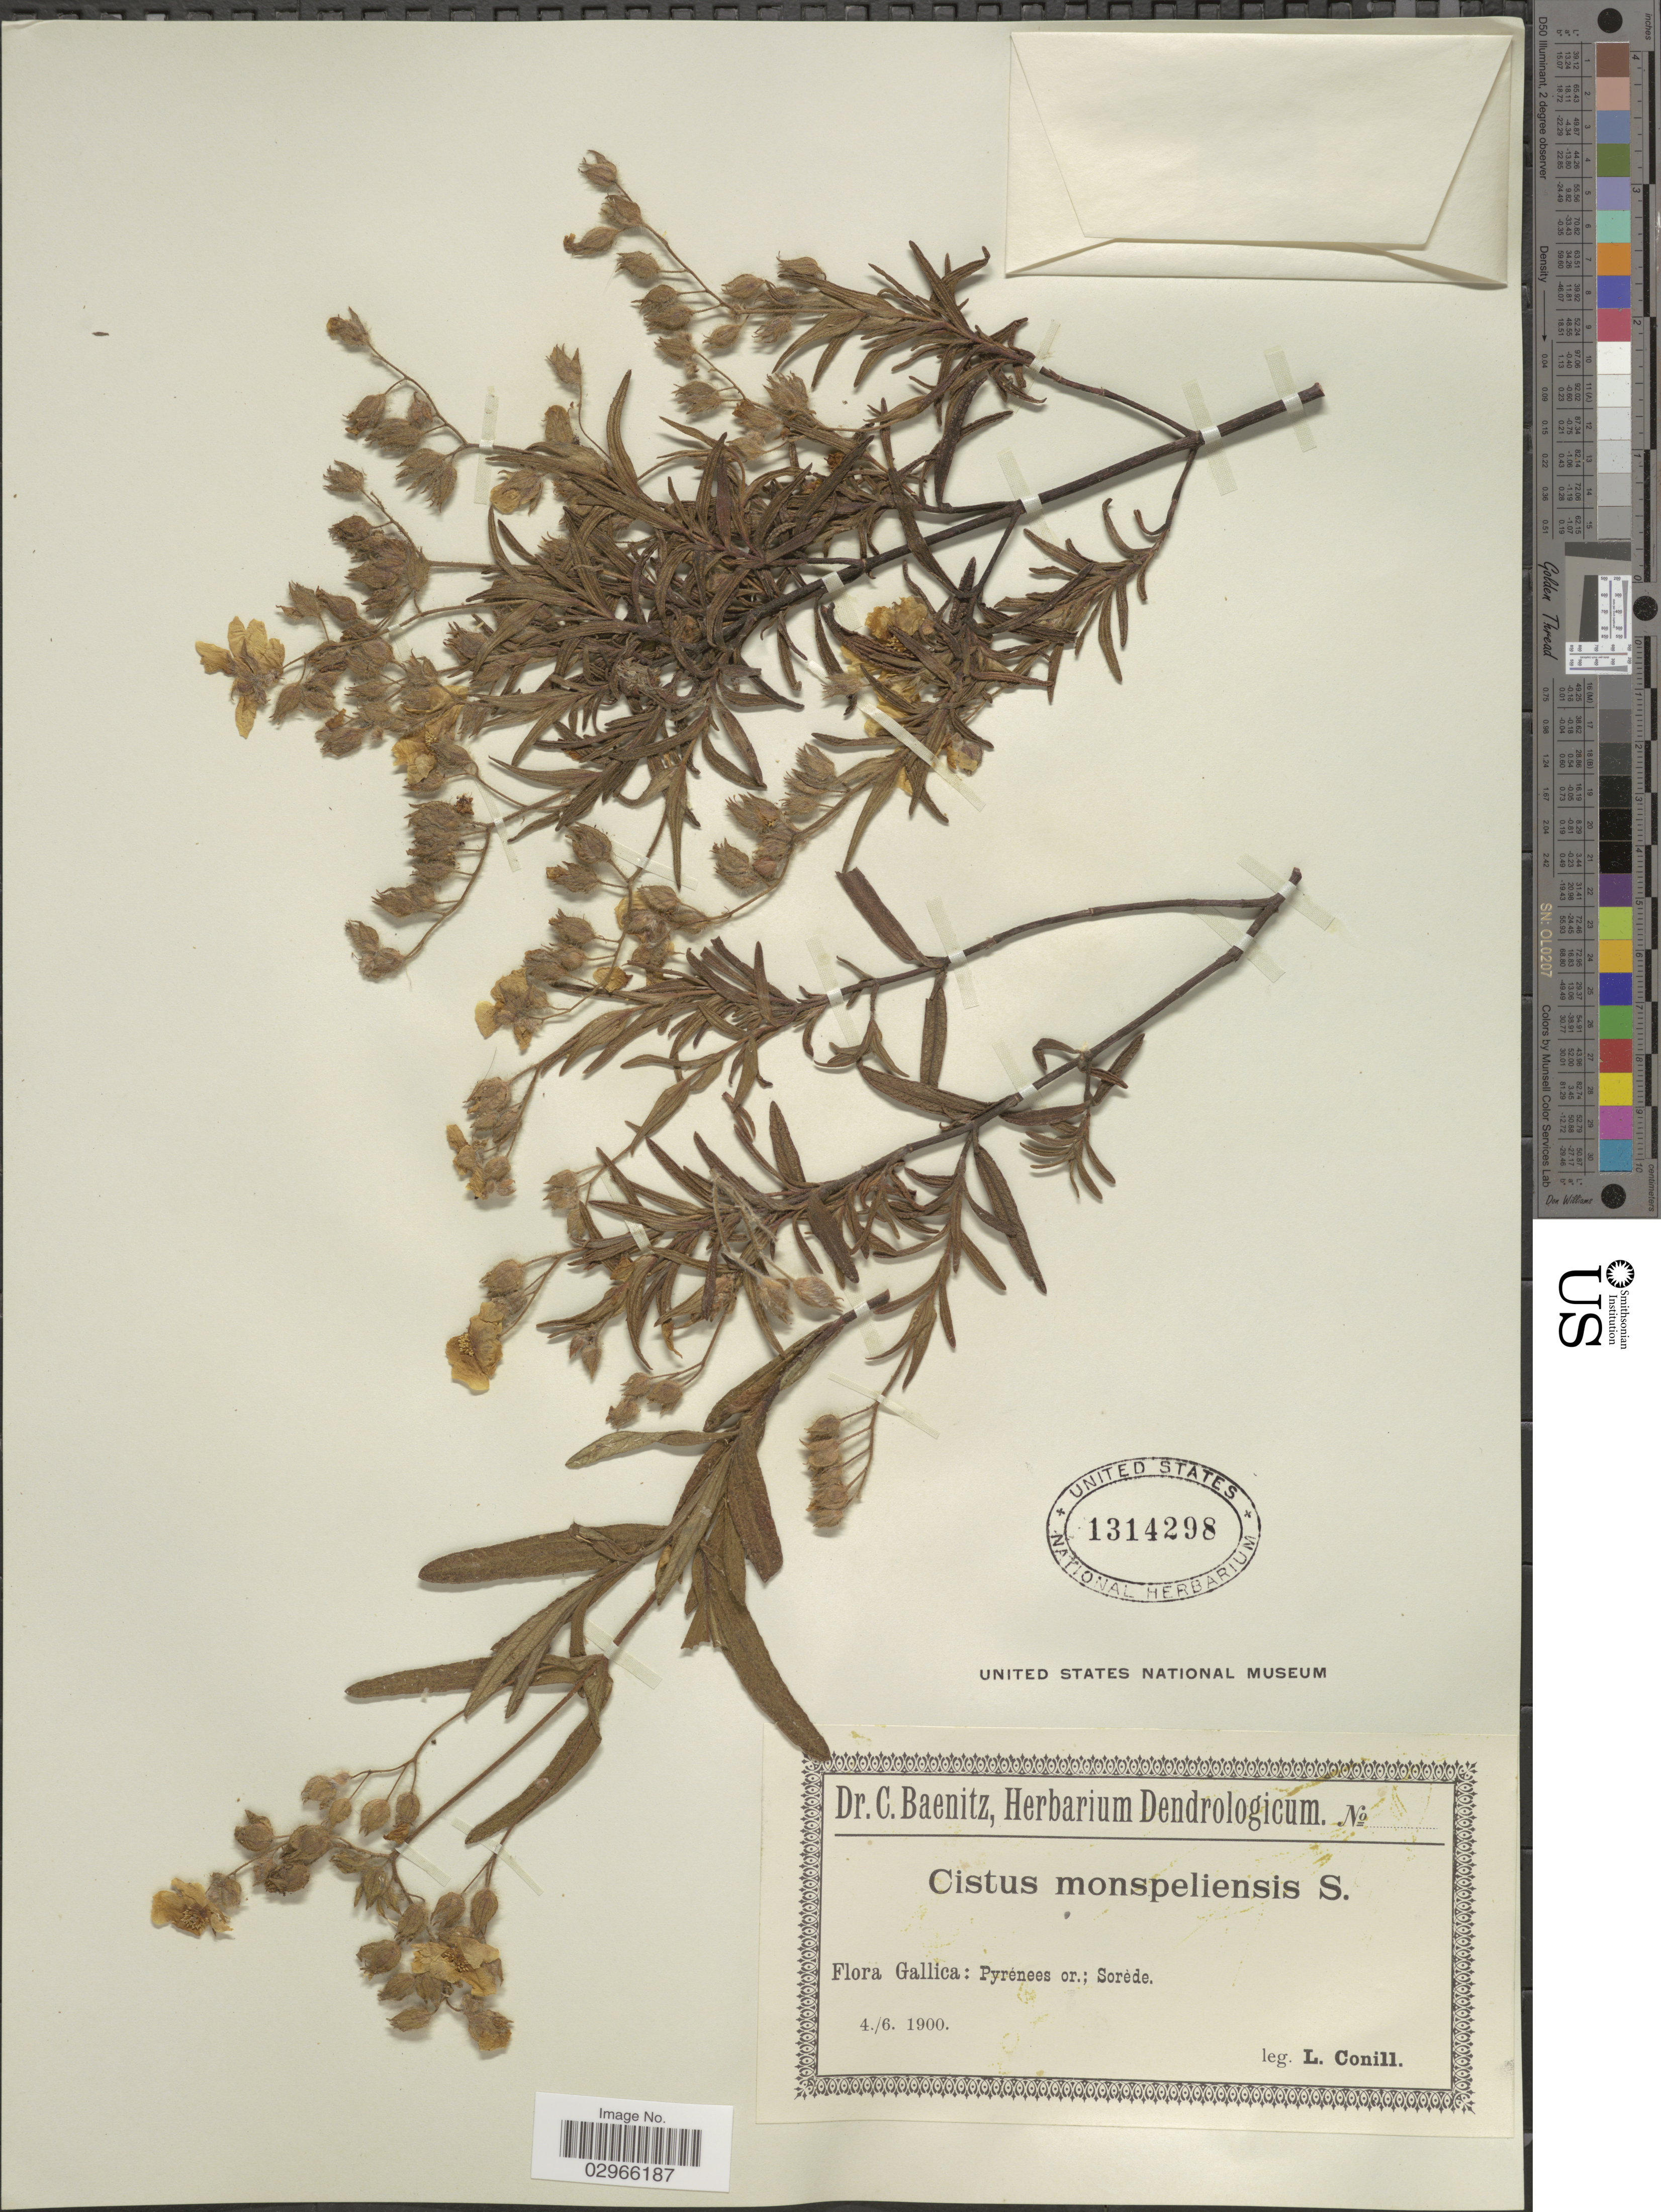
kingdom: Plantae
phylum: Tracheophyta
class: Magnoliopsida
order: Malvales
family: Cistaceae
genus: Cistus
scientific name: Cistus monspeliensis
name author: L.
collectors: Conill, L.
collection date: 1900-06-04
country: France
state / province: Occitanie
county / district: Pyrénées-Orientales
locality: Gallica: Pyrénees or.; Sorède.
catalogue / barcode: US 1314298